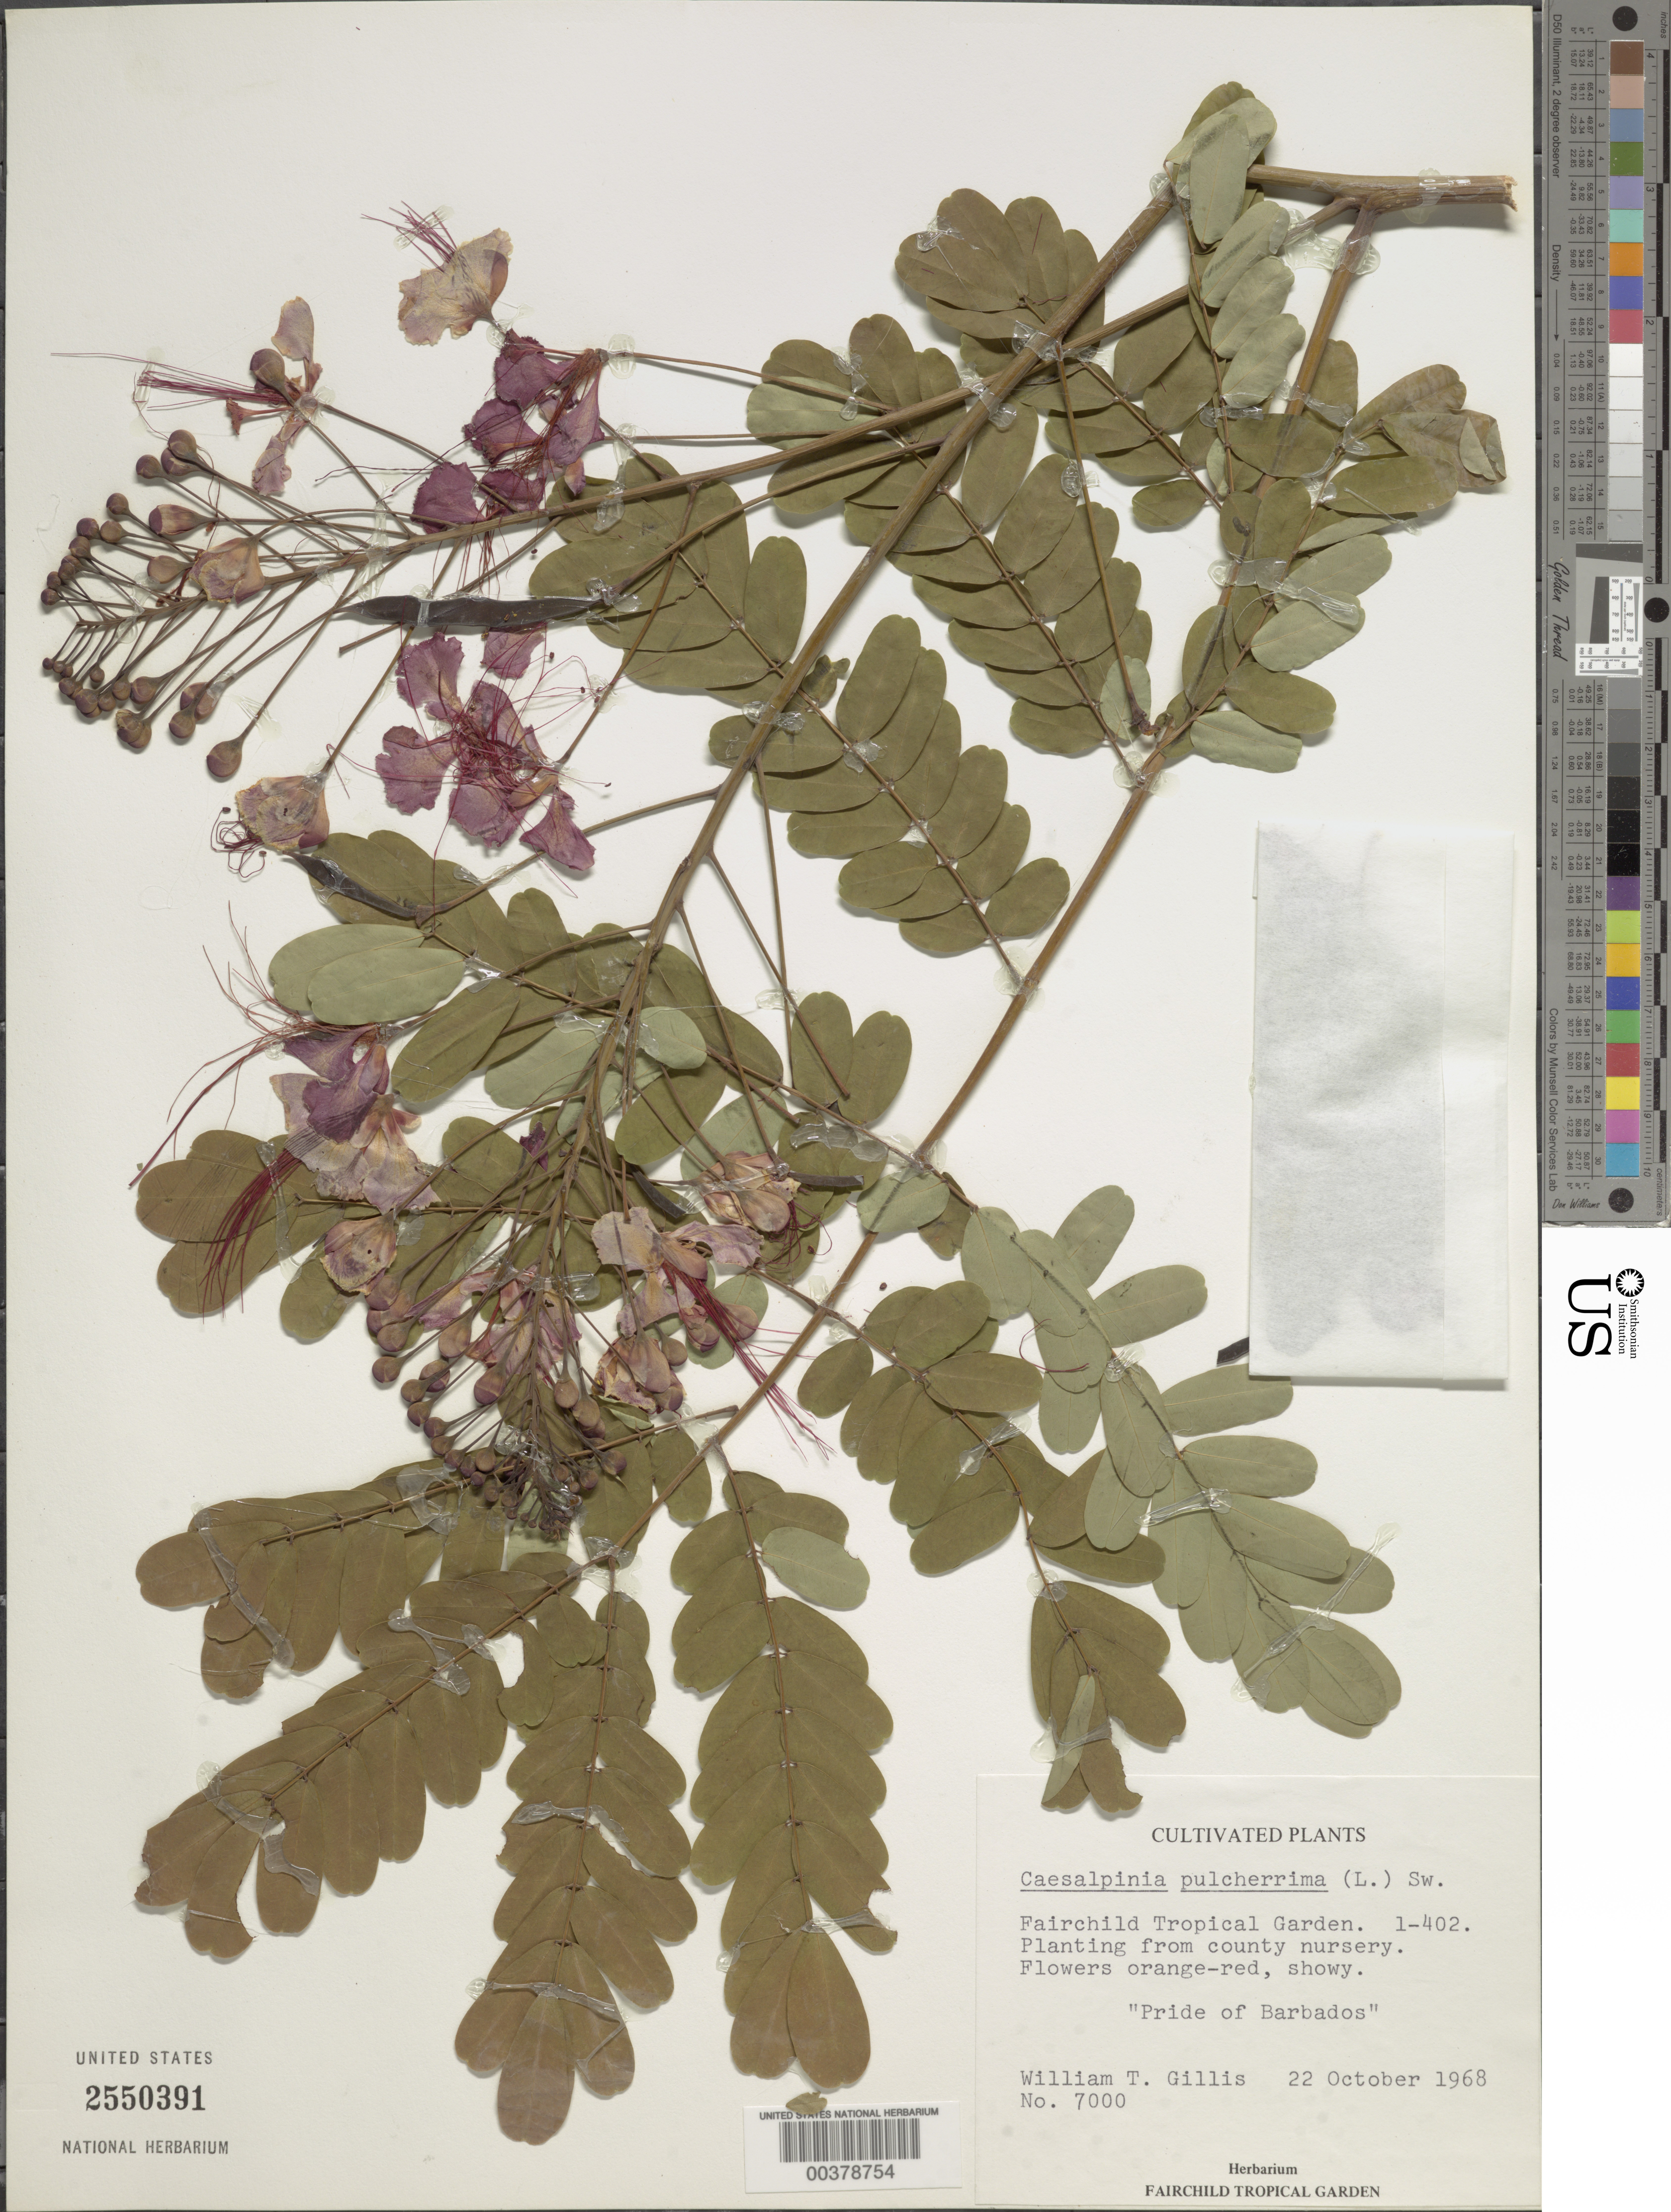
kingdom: Plantae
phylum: Tracheophyta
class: Magnoliopsida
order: Fabales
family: Fabaceae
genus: Caesalpinia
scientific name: Caesalpinia pulcherrima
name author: (L.) Sw.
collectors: J. N. Rose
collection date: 1969-09-27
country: United States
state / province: Florida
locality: Coconut Grove, former home of David Fairchild, the Kampong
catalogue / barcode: US 2550391